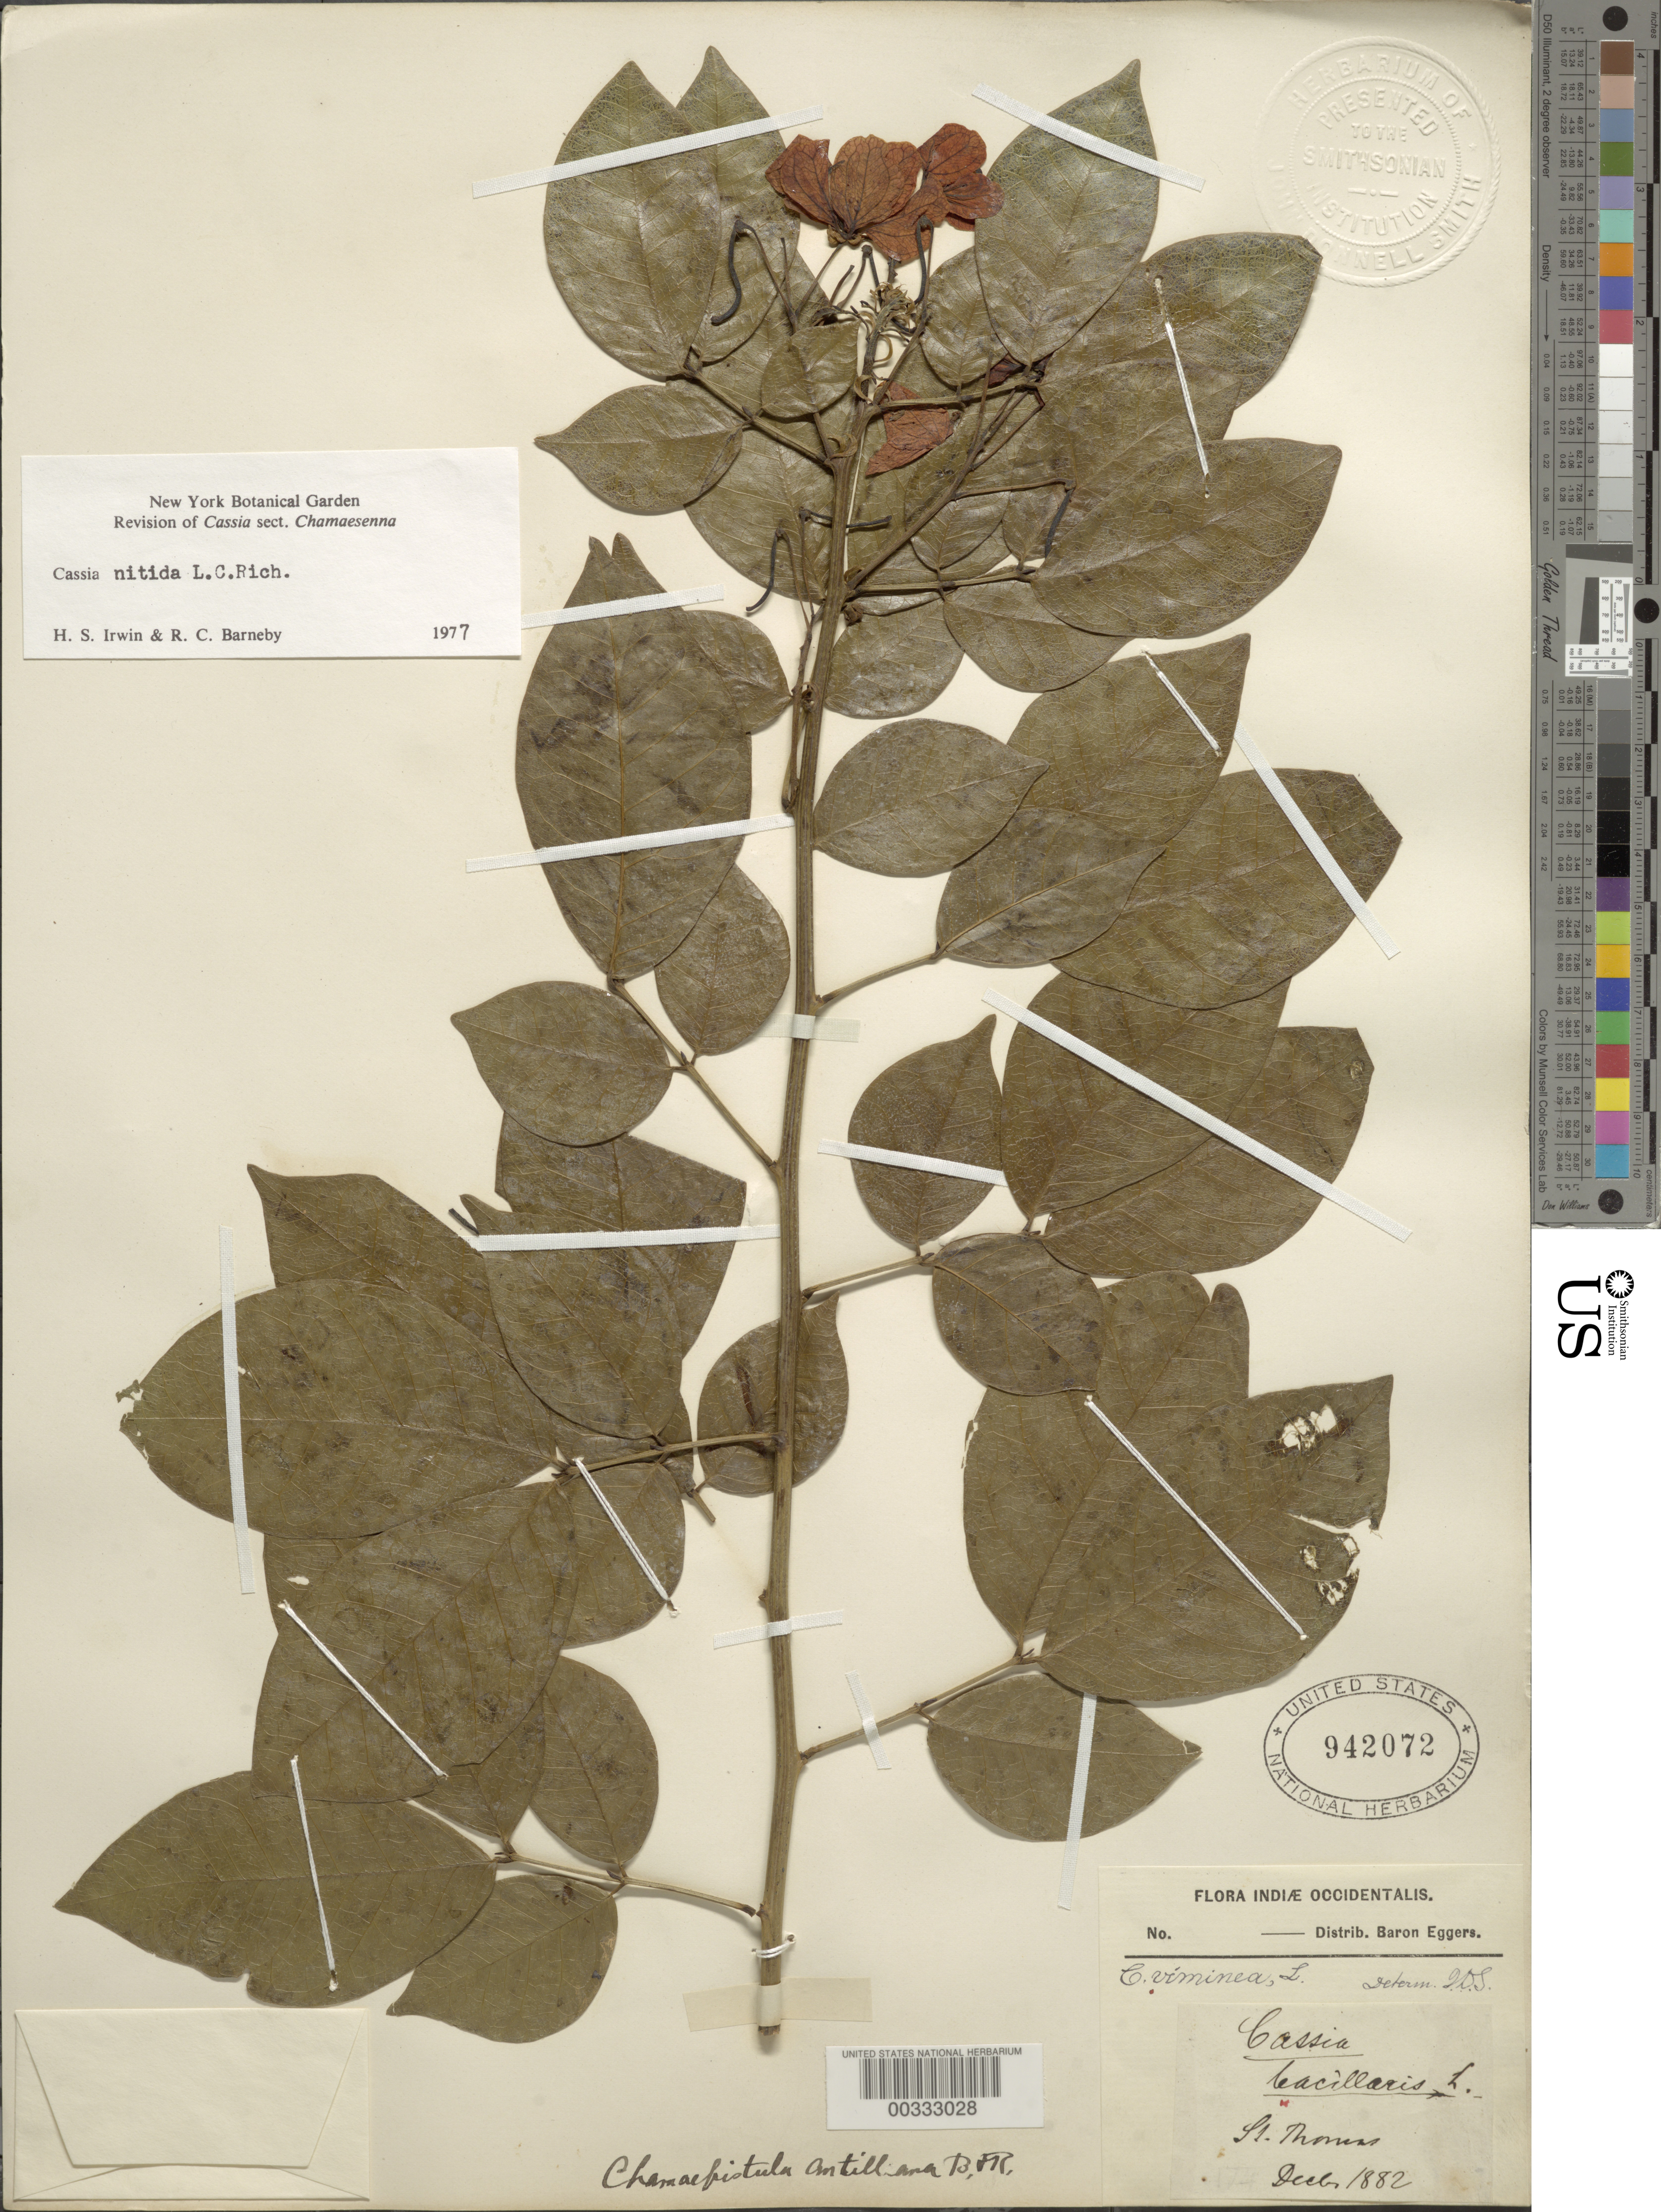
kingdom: Plantae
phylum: Tracheophyta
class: Magnoliopsida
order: Fabales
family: Fabaceae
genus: Senna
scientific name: Senna nitida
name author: (Rich.) H.S. Irwin & Barneby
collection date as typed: Dec 1882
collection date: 1882-12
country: U.S. Virgin Islands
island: St. Thomas Island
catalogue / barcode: US 942072